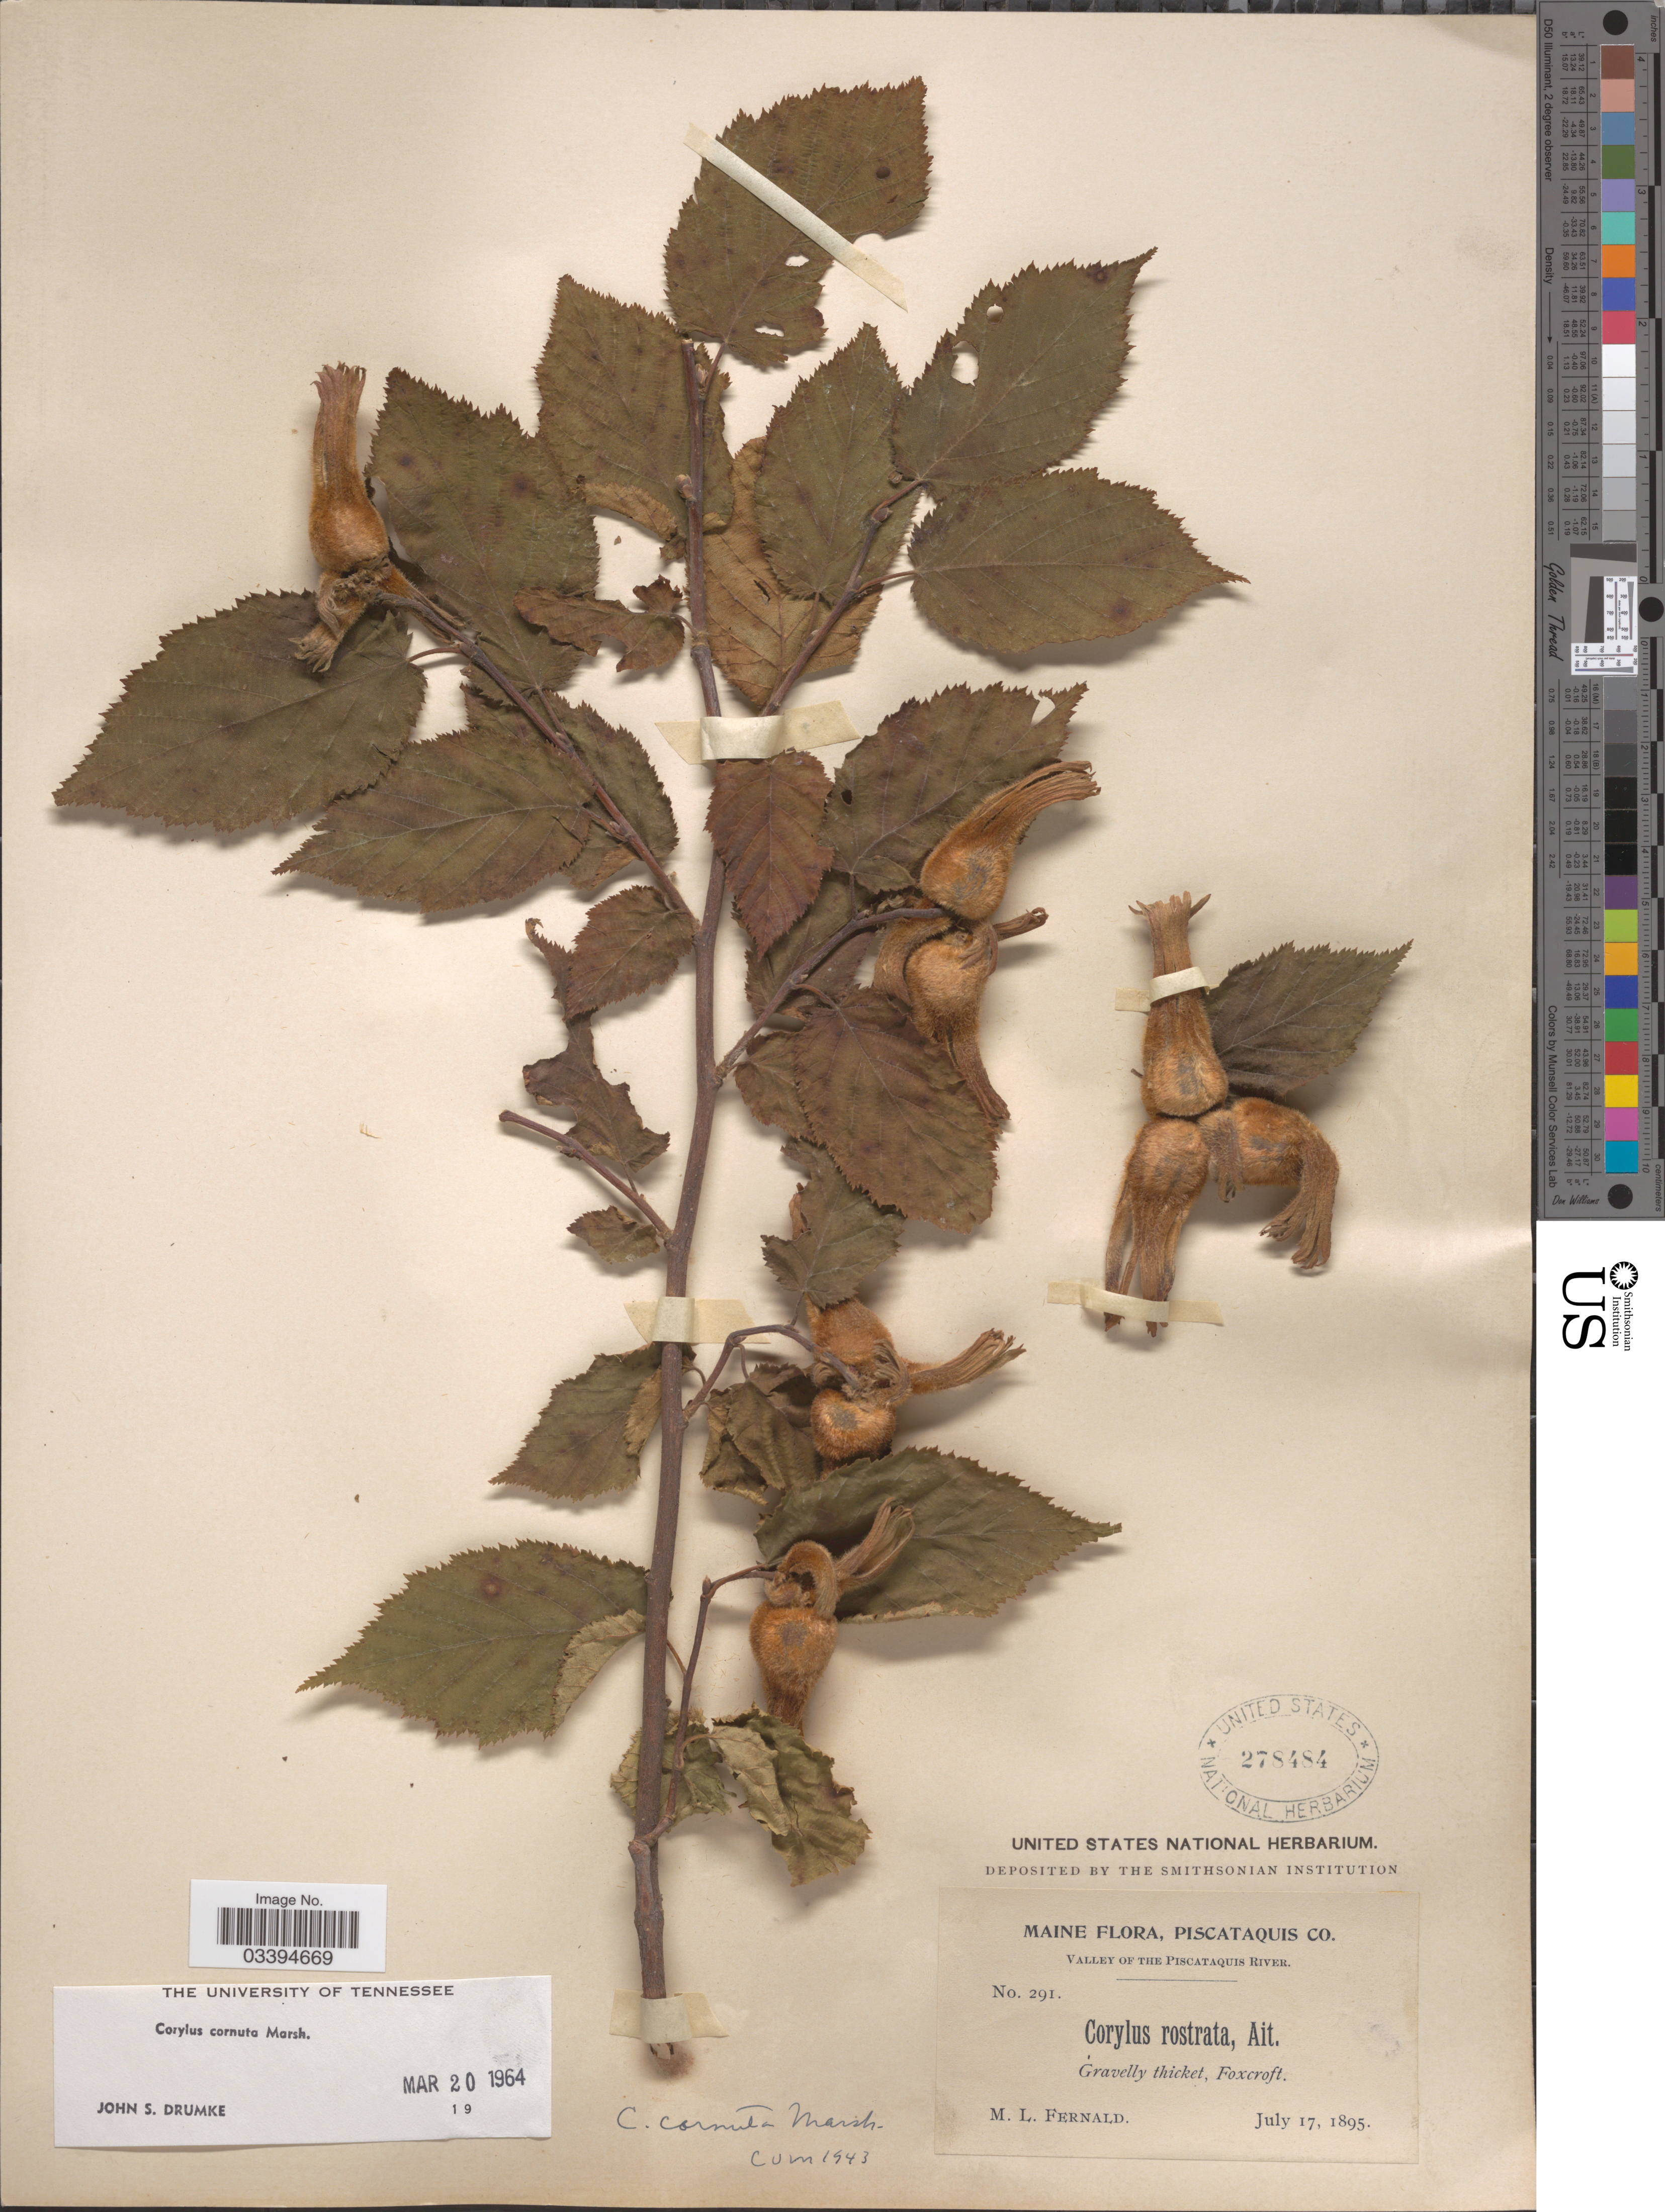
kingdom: Plantae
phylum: Tracheophyta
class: Magnoliopsida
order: Fagales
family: Betulaceae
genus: Corylus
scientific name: Corylus cornuta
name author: Marshall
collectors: M. L. Fernald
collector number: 291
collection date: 1895-07-17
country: United States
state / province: Maine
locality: Piscataquis Co. Valley of The Piscataquis River. Gravelly thicket, Foxcroft.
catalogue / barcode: US 278484